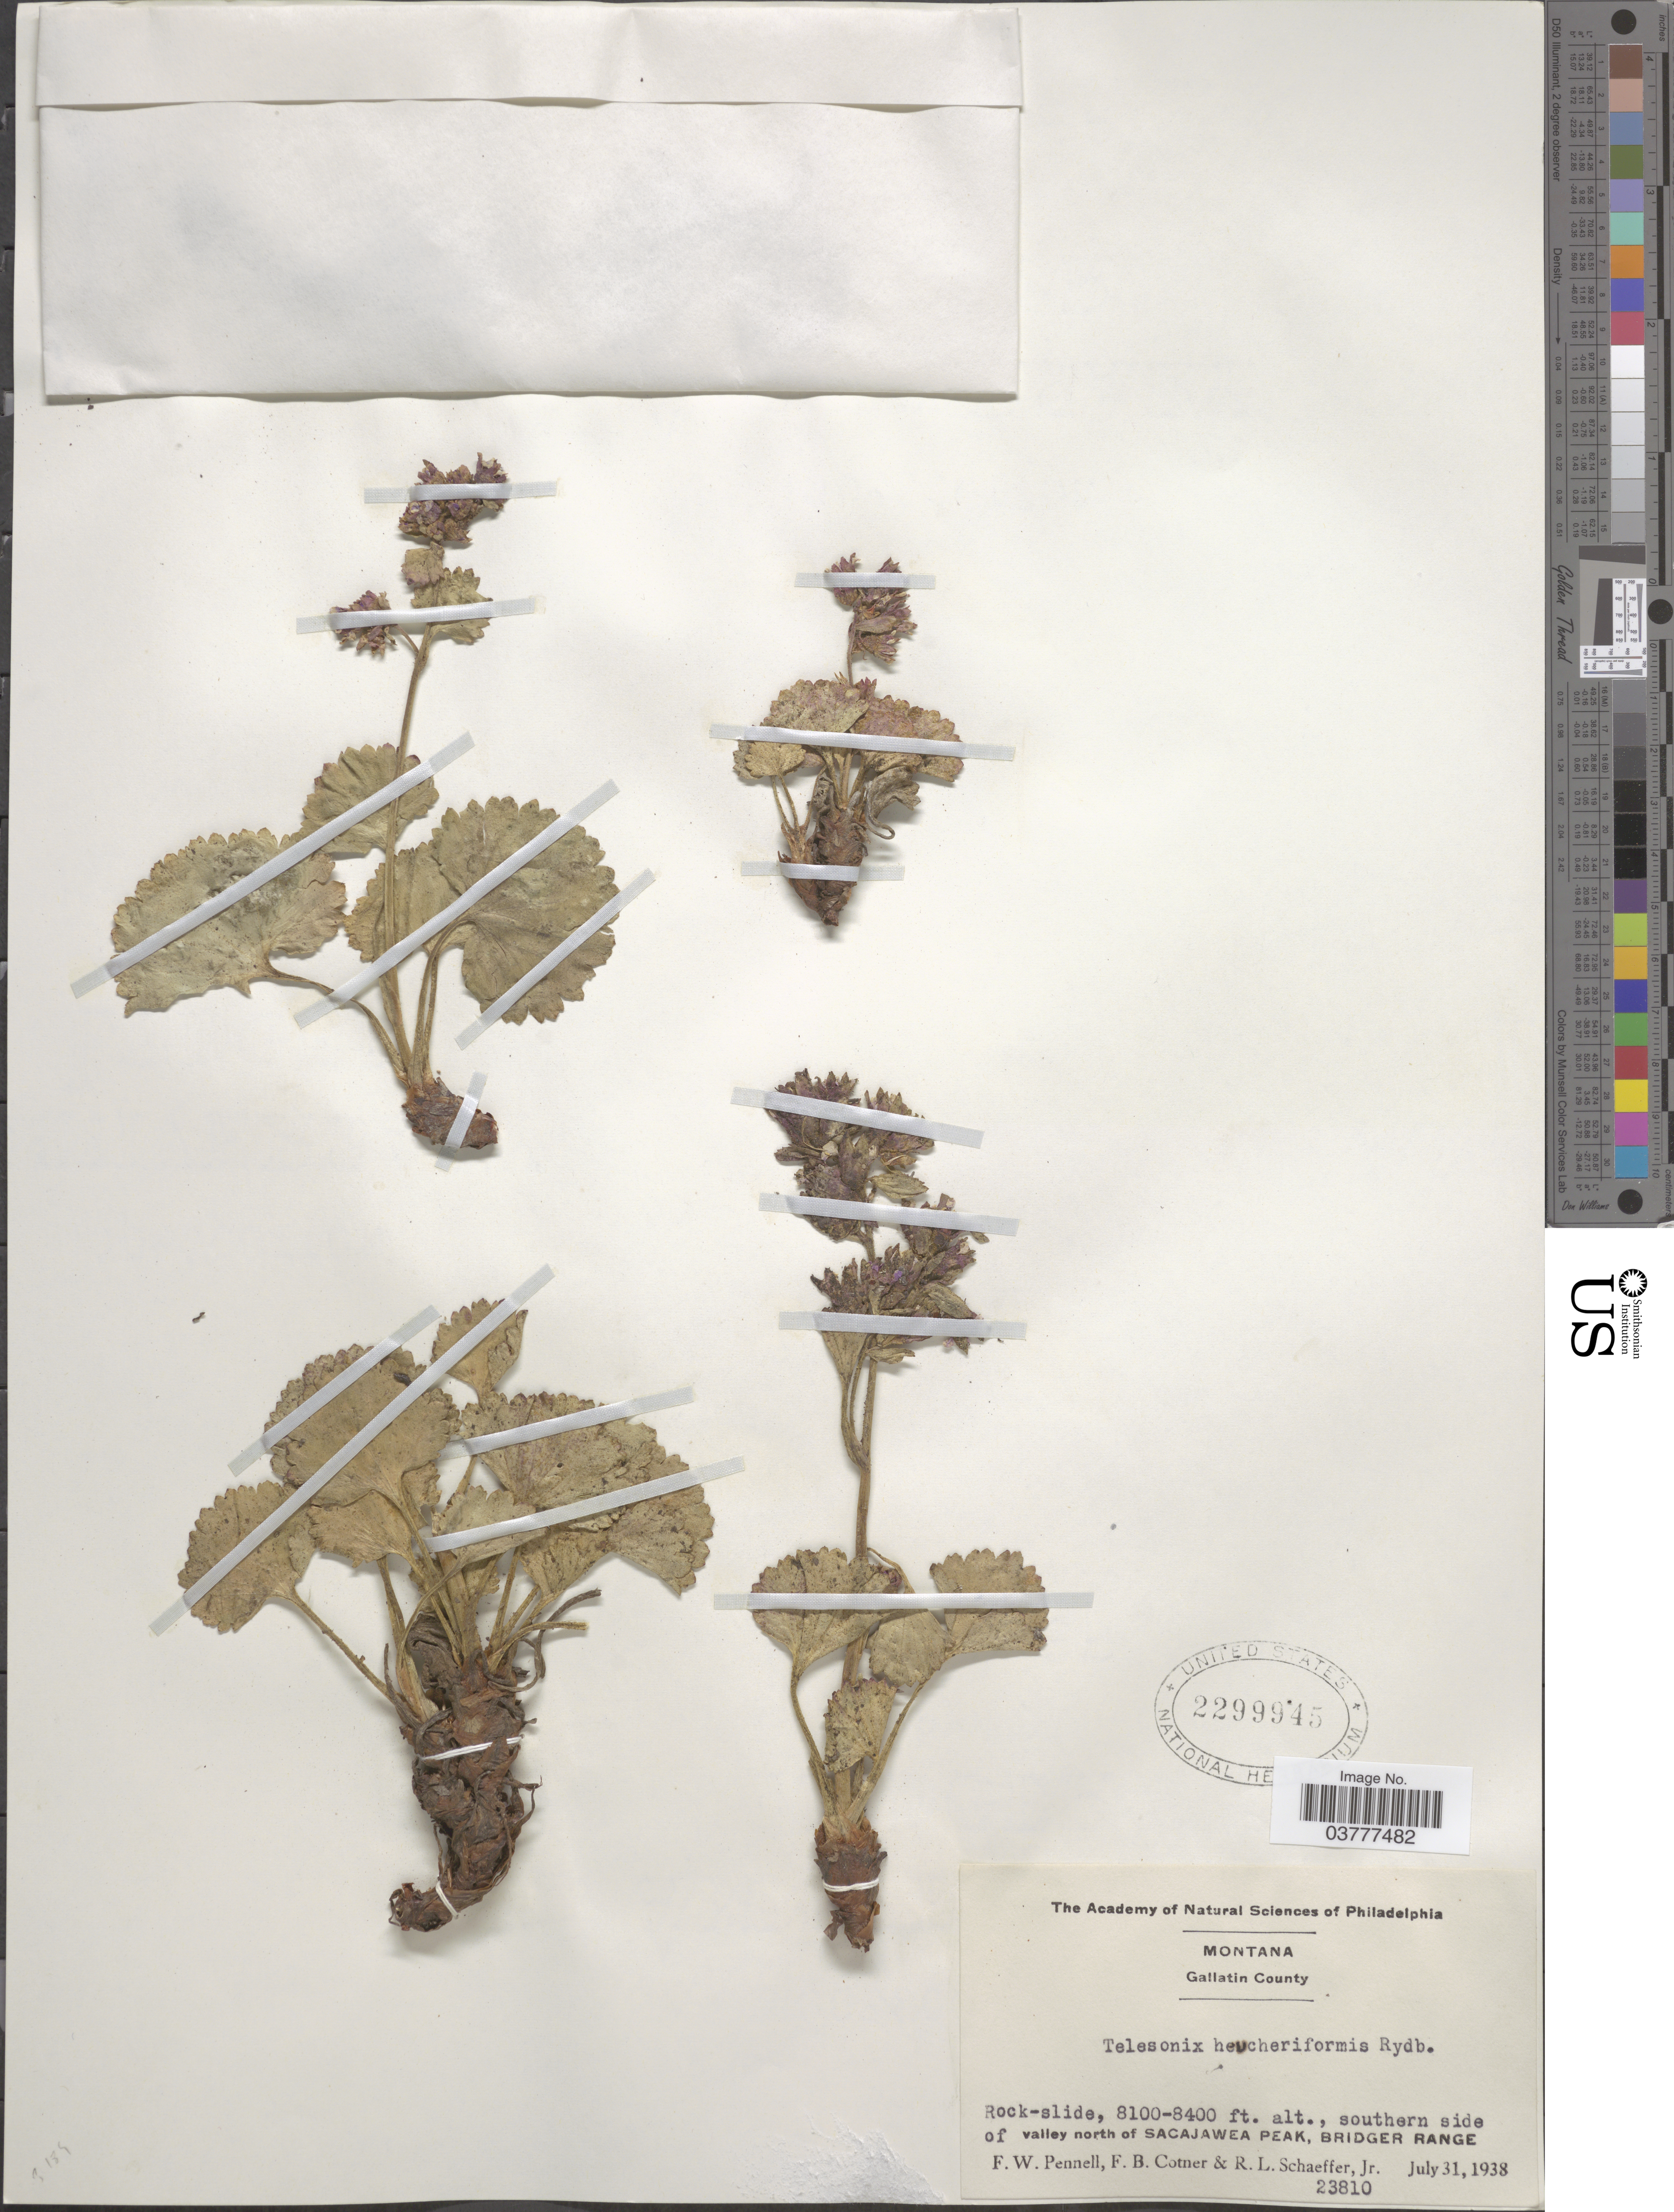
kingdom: Plantae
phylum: Tracheophyta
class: Magnoliopsida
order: Saxifragales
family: Saxifragaceae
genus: Telesonix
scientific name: Telesonix heucheriformis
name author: (Rydb.) Rydb.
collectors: F. W. Pennell, F. Cotner & R. L. Schaeffer Jr.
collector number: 23810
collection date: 1938-07-31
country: United States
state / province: Montana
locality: Gallatin County. Southern side of valley north of Sacajawea Peak, Bridger Range.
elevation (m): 2469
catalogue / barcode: US 2299945